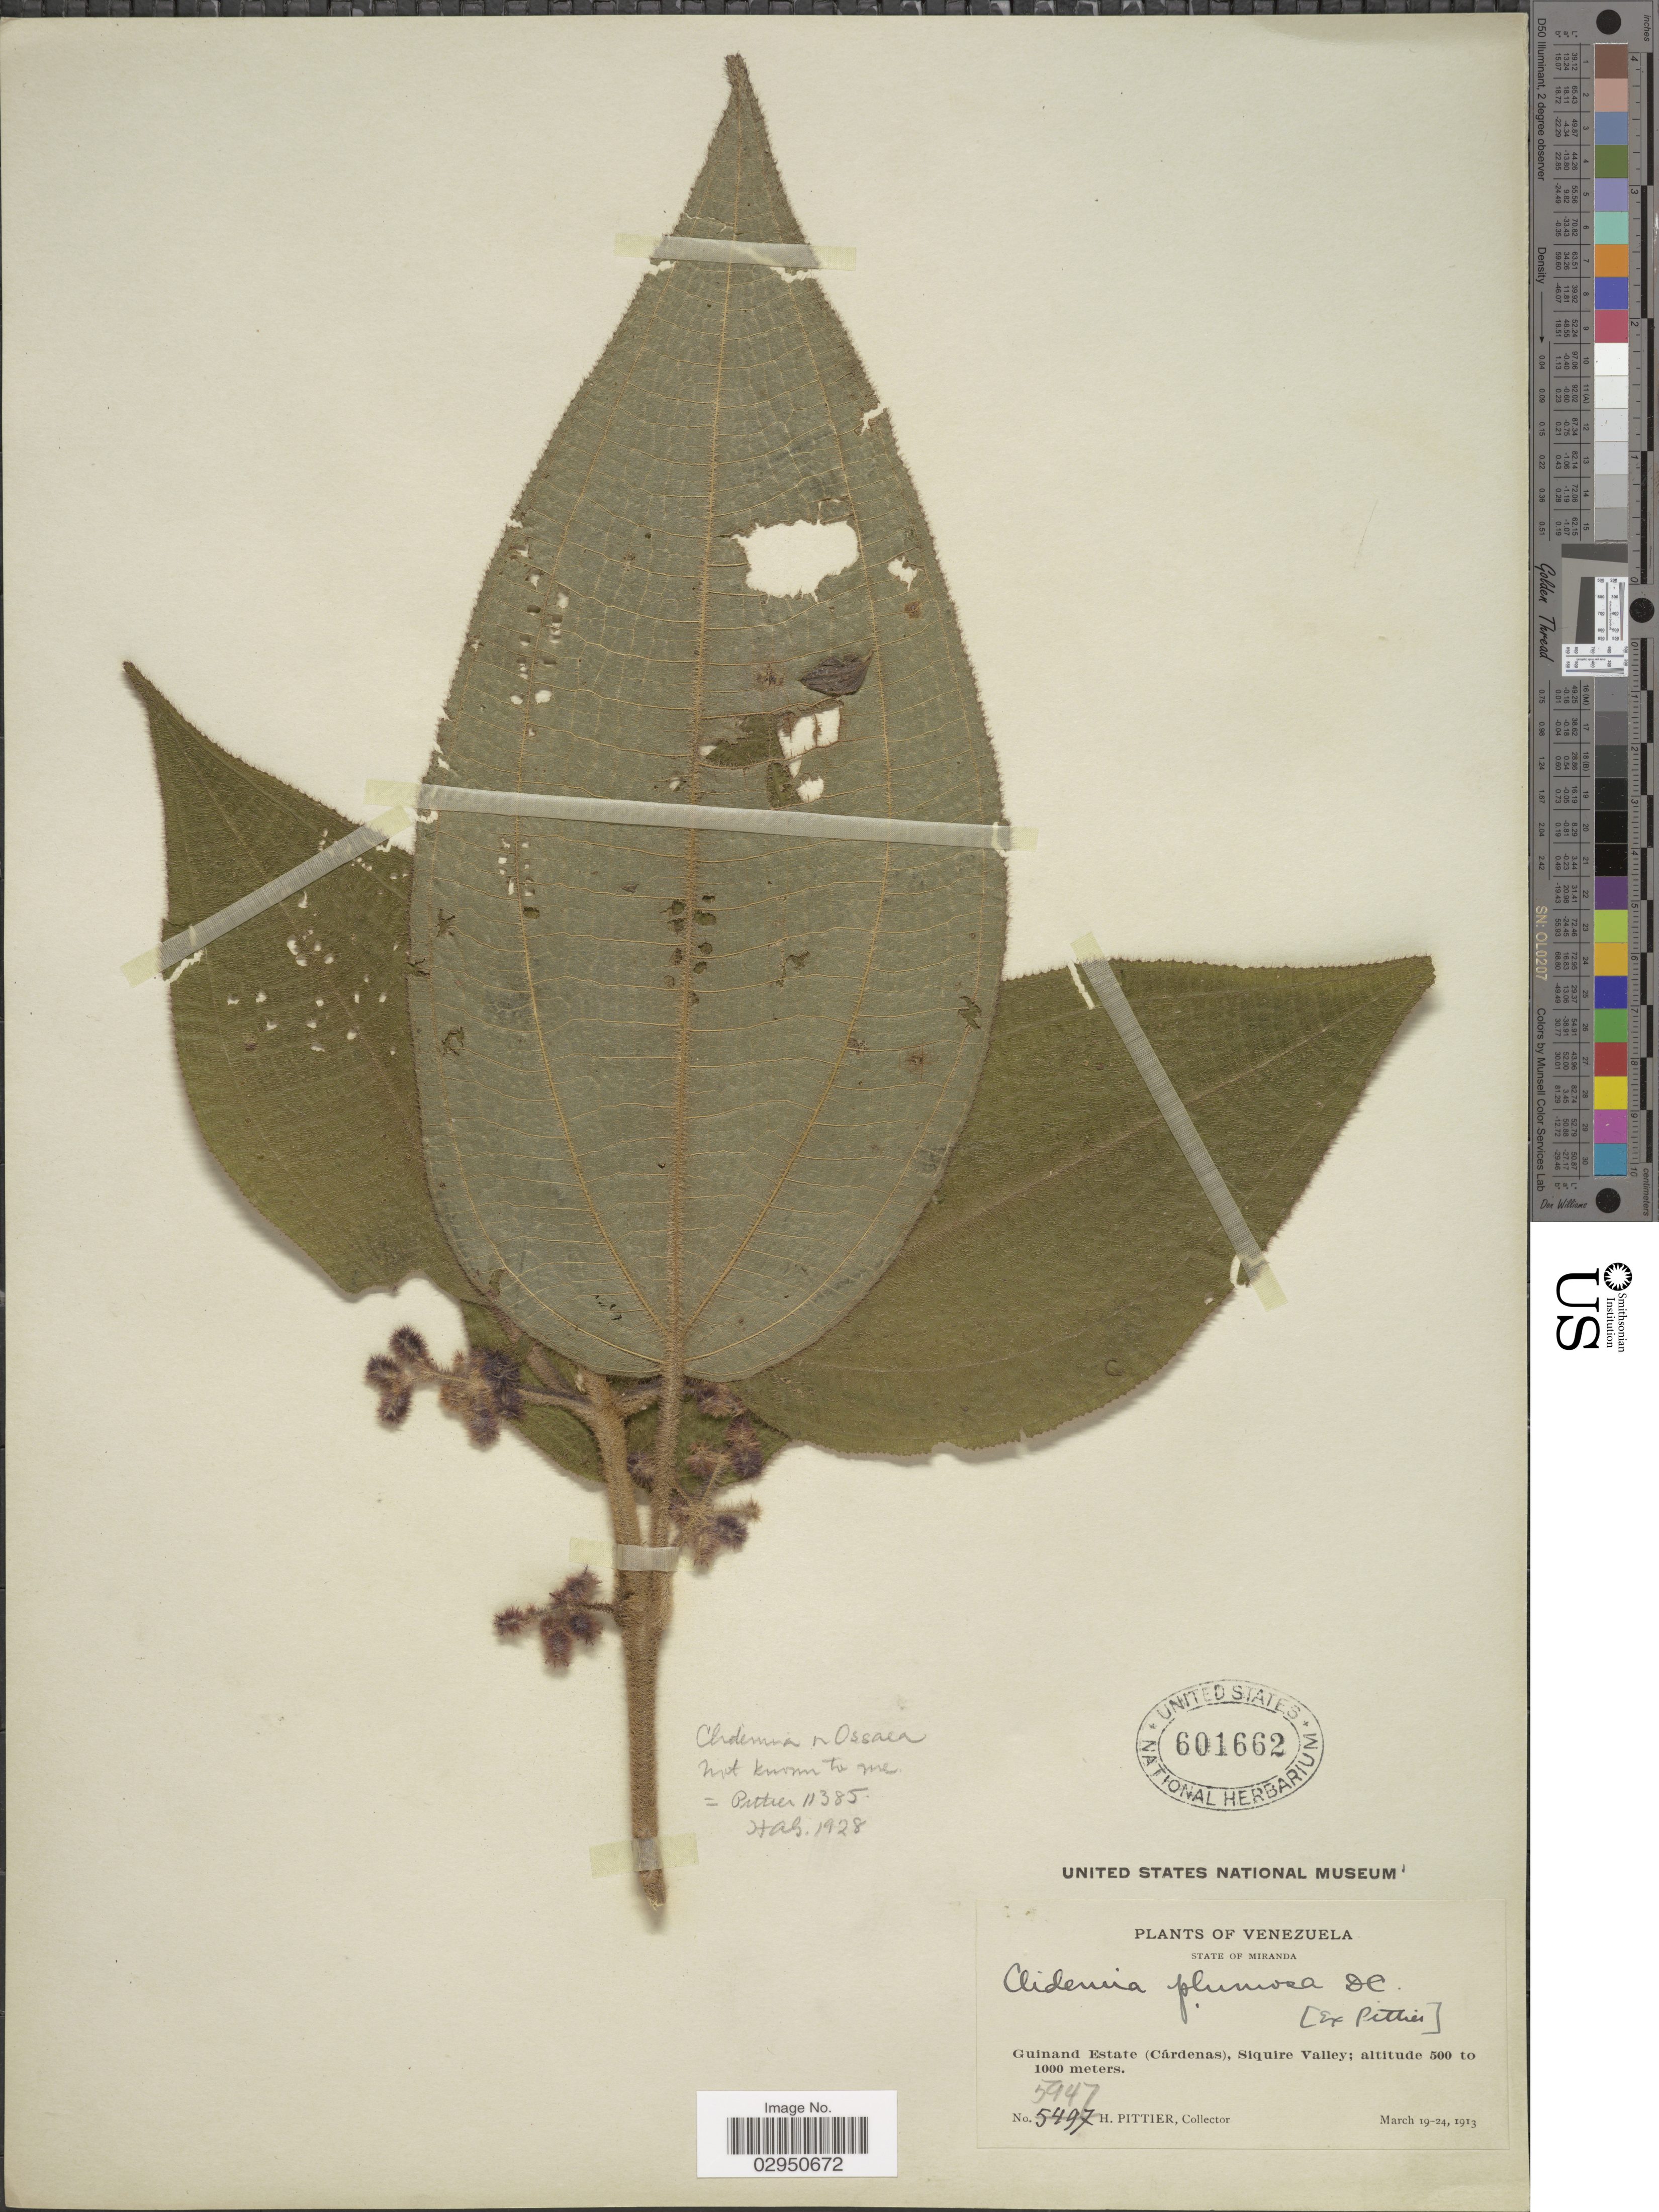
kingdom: Plantae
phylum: Tracheophyta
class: Magnoliopsida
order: Myrtales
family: Melastomataceae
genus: Clidemia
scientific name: Clidemia plumosa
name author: DC.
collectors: H. F. Pittier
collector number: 5947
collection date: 1913-03-19/1913-03-24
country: Venezuela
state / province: Miranda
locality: Guinand Estate (Cárdenas), Siquire Valley.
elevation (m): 500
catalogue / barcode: US 601662